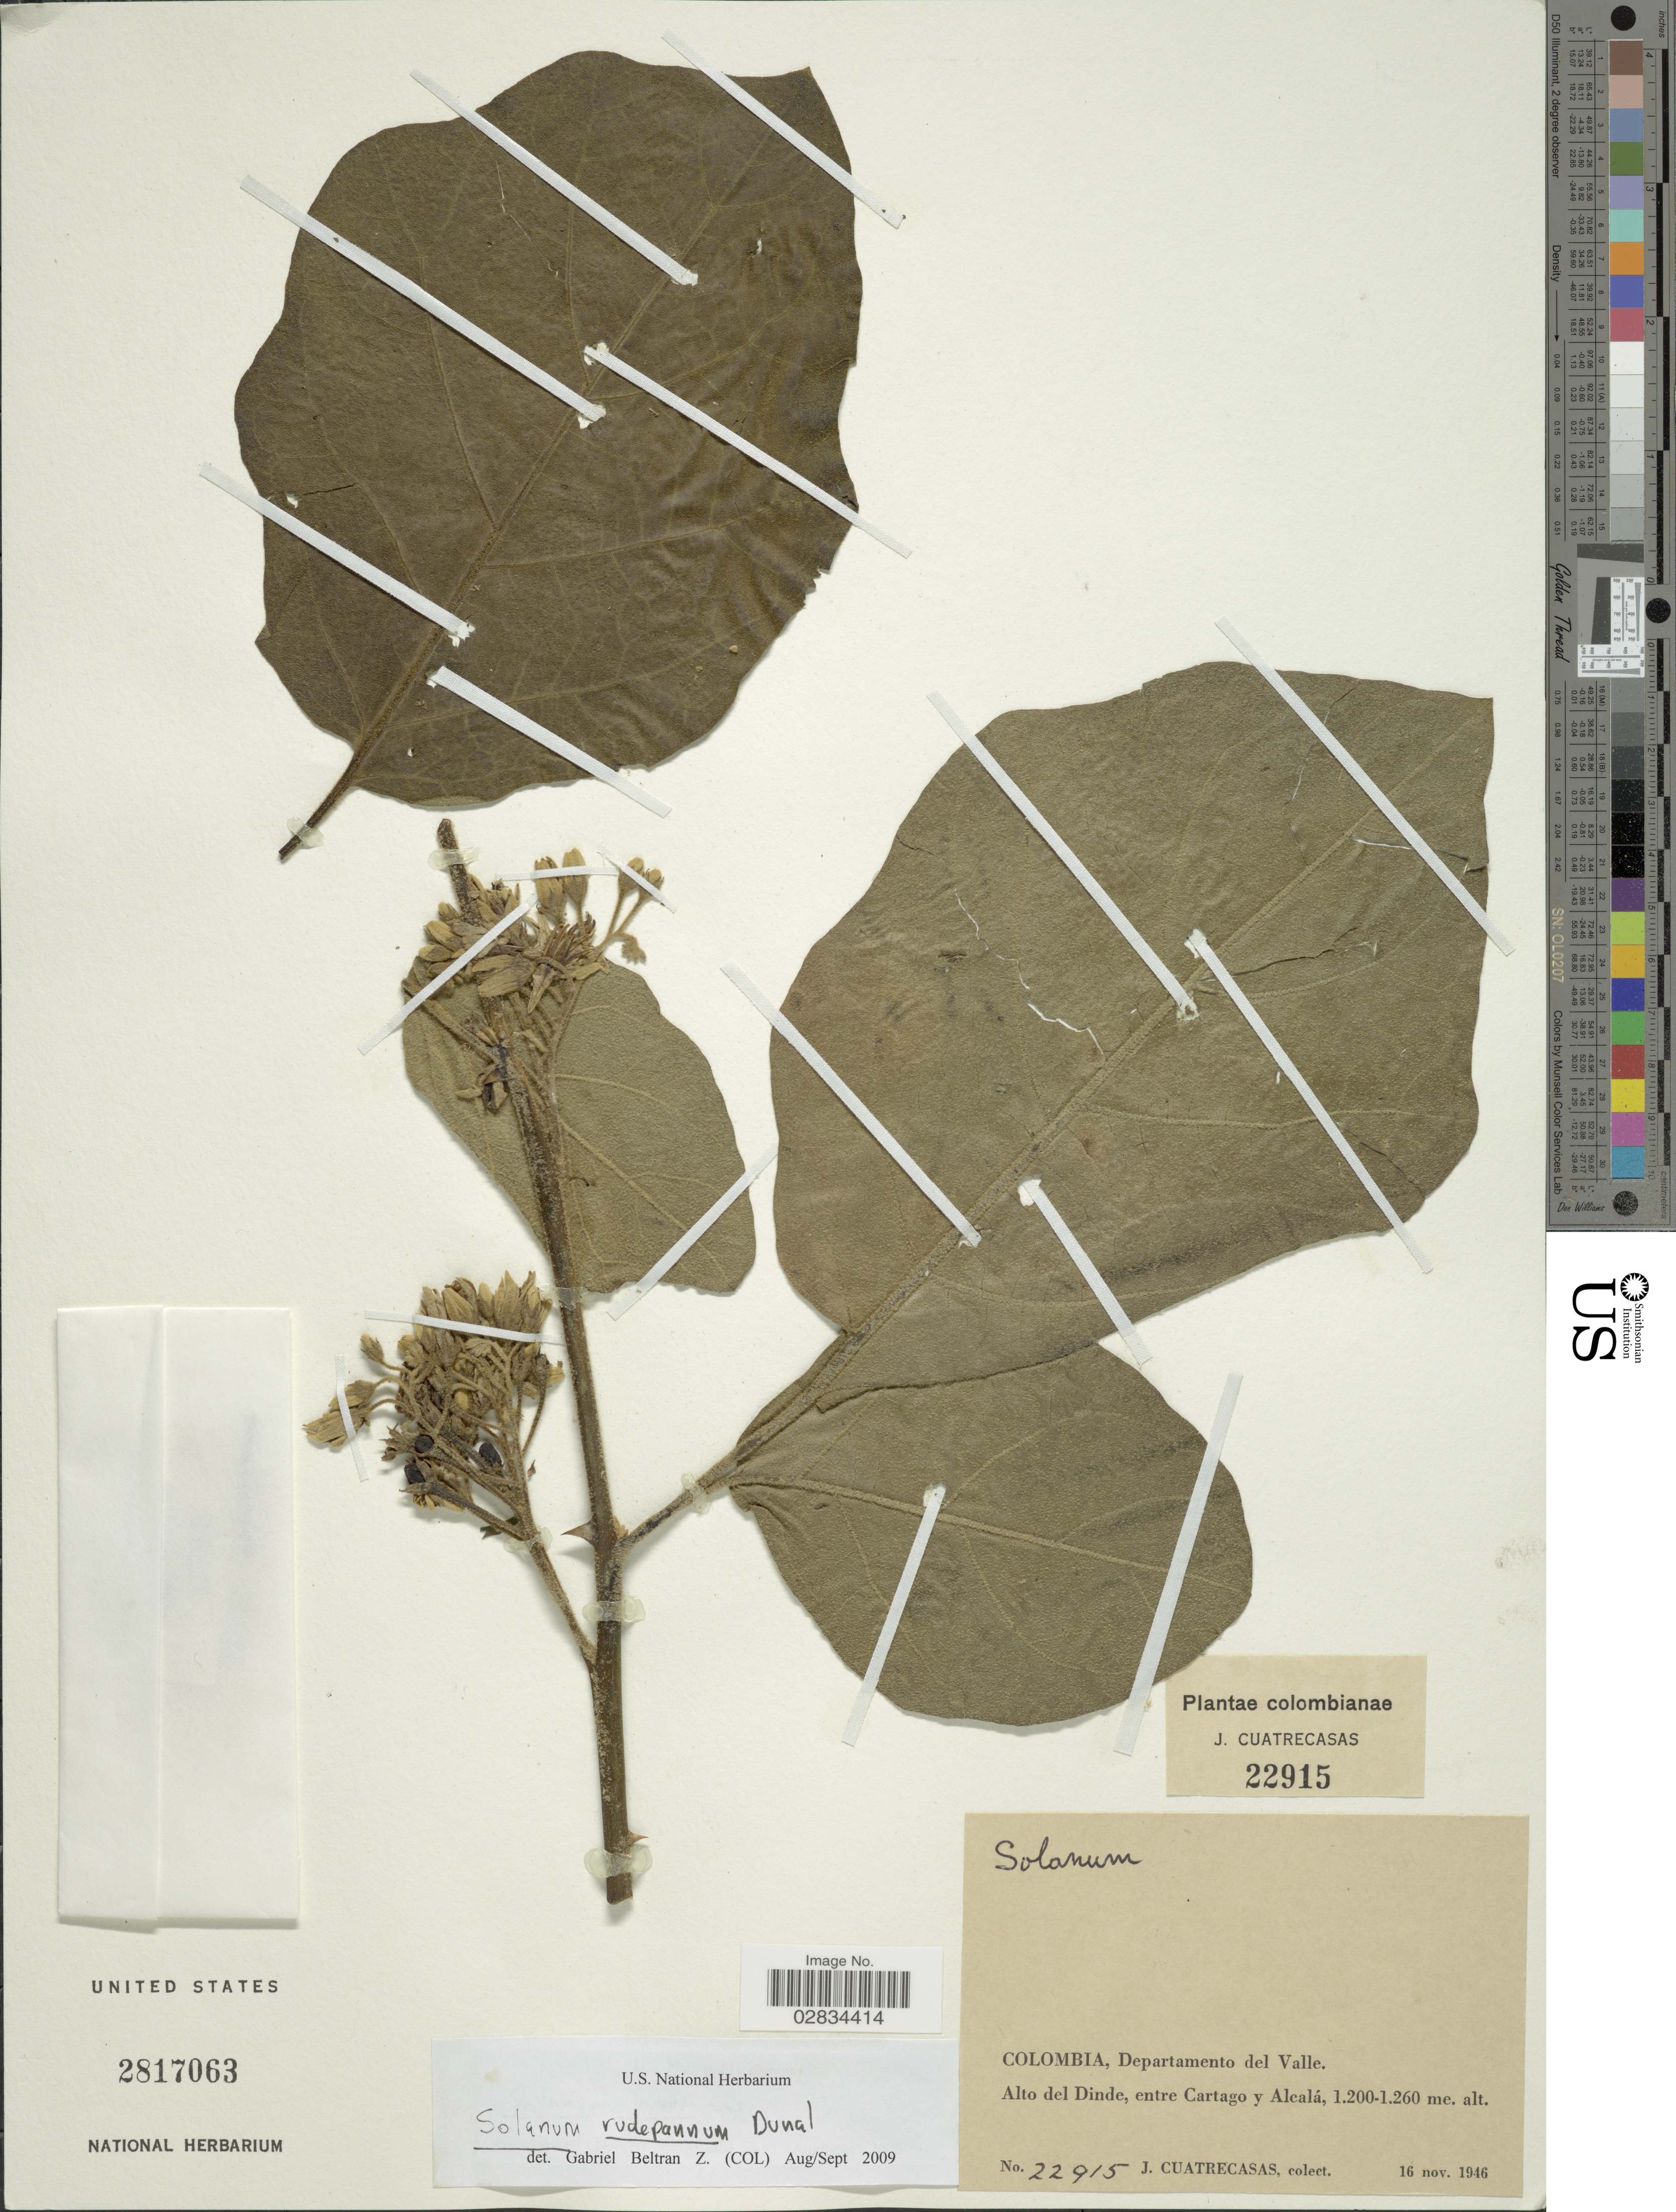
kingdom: Plantae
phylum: Tracheophyta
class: Magnoliopsida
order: Solanales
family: Solanaceae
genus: Solanum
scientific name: Solanum rudepannum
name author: Dunal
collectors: J. Cuatrecasas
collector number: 22915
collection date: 1946-11-16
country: Colombia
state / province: Valle del Cauca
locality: Departamento del Valle. Alto del Dinde, entre Cartago y Alcalá.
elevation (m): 1200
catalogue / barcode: US 2817063